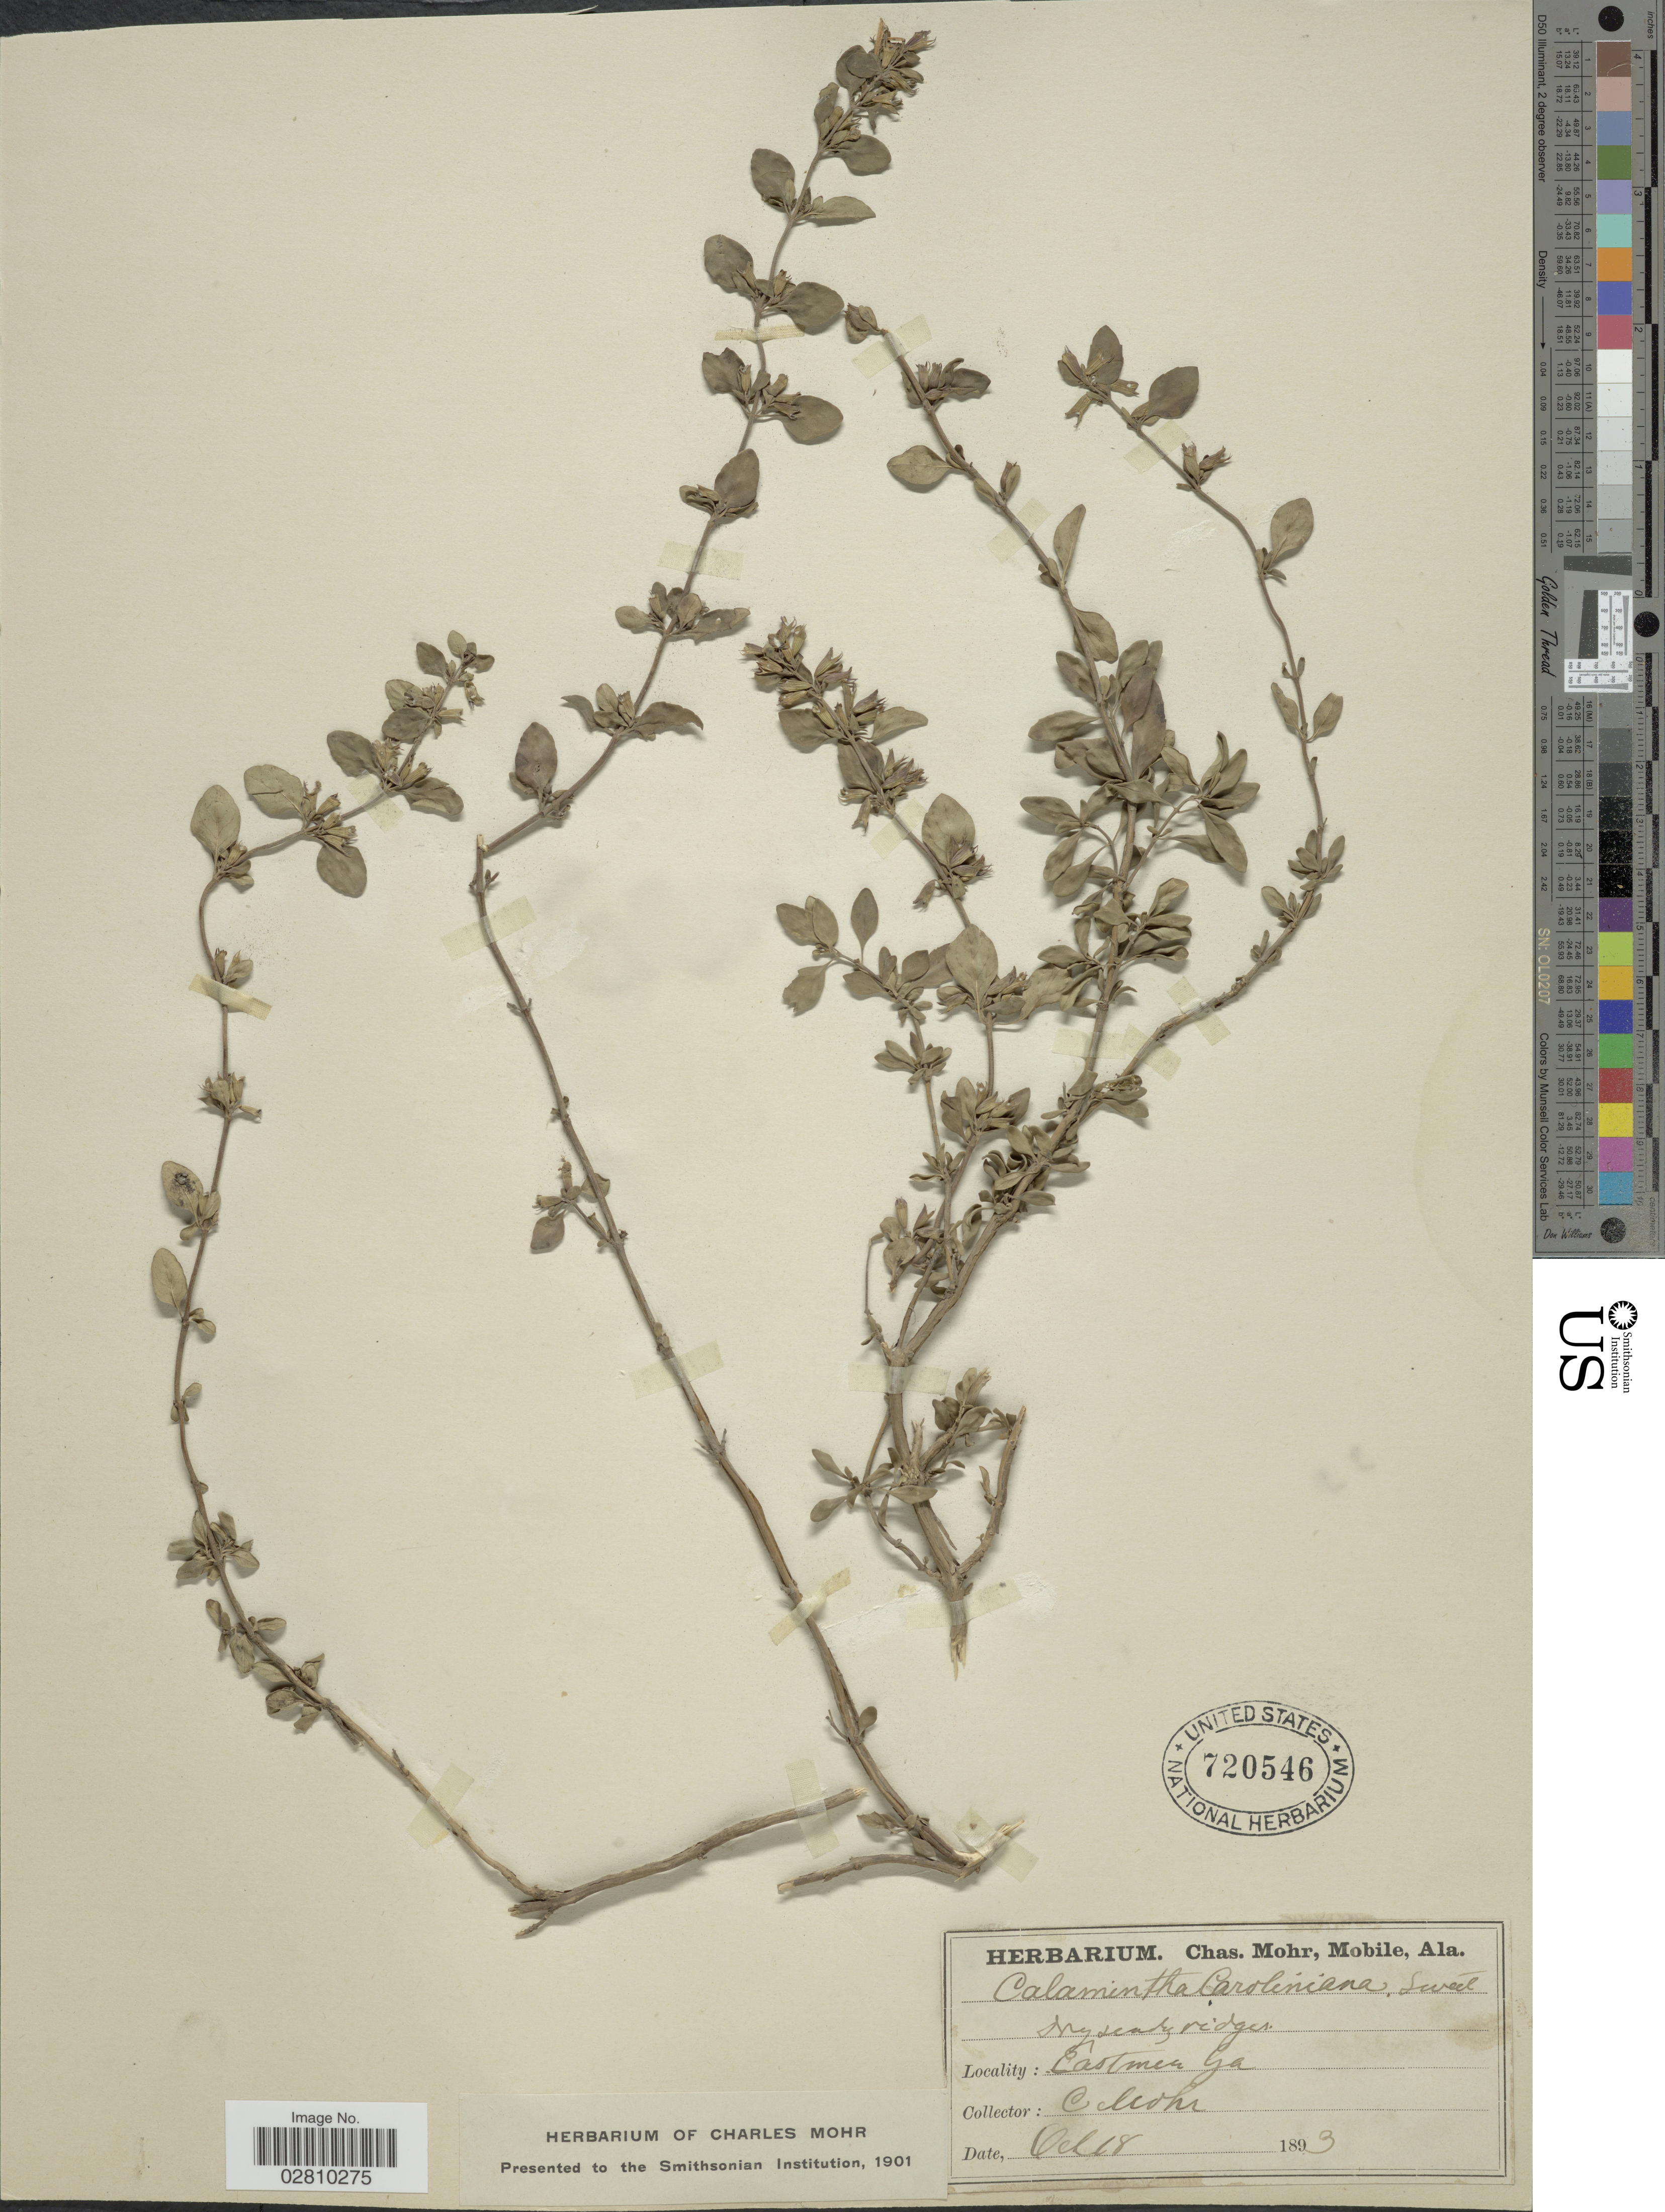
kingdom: Plantae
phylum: Tracheophyta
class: Magnoliopsida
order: Lamiales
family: Lamiaceae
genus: Clinopodium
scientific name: Clinopodium carolinianum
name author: Mill.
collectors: C. T. Mohr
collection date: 1893-10-18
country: United States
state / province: Georgia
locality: Dry sandy ridges, Eastman Ga.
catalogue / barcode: US 720546